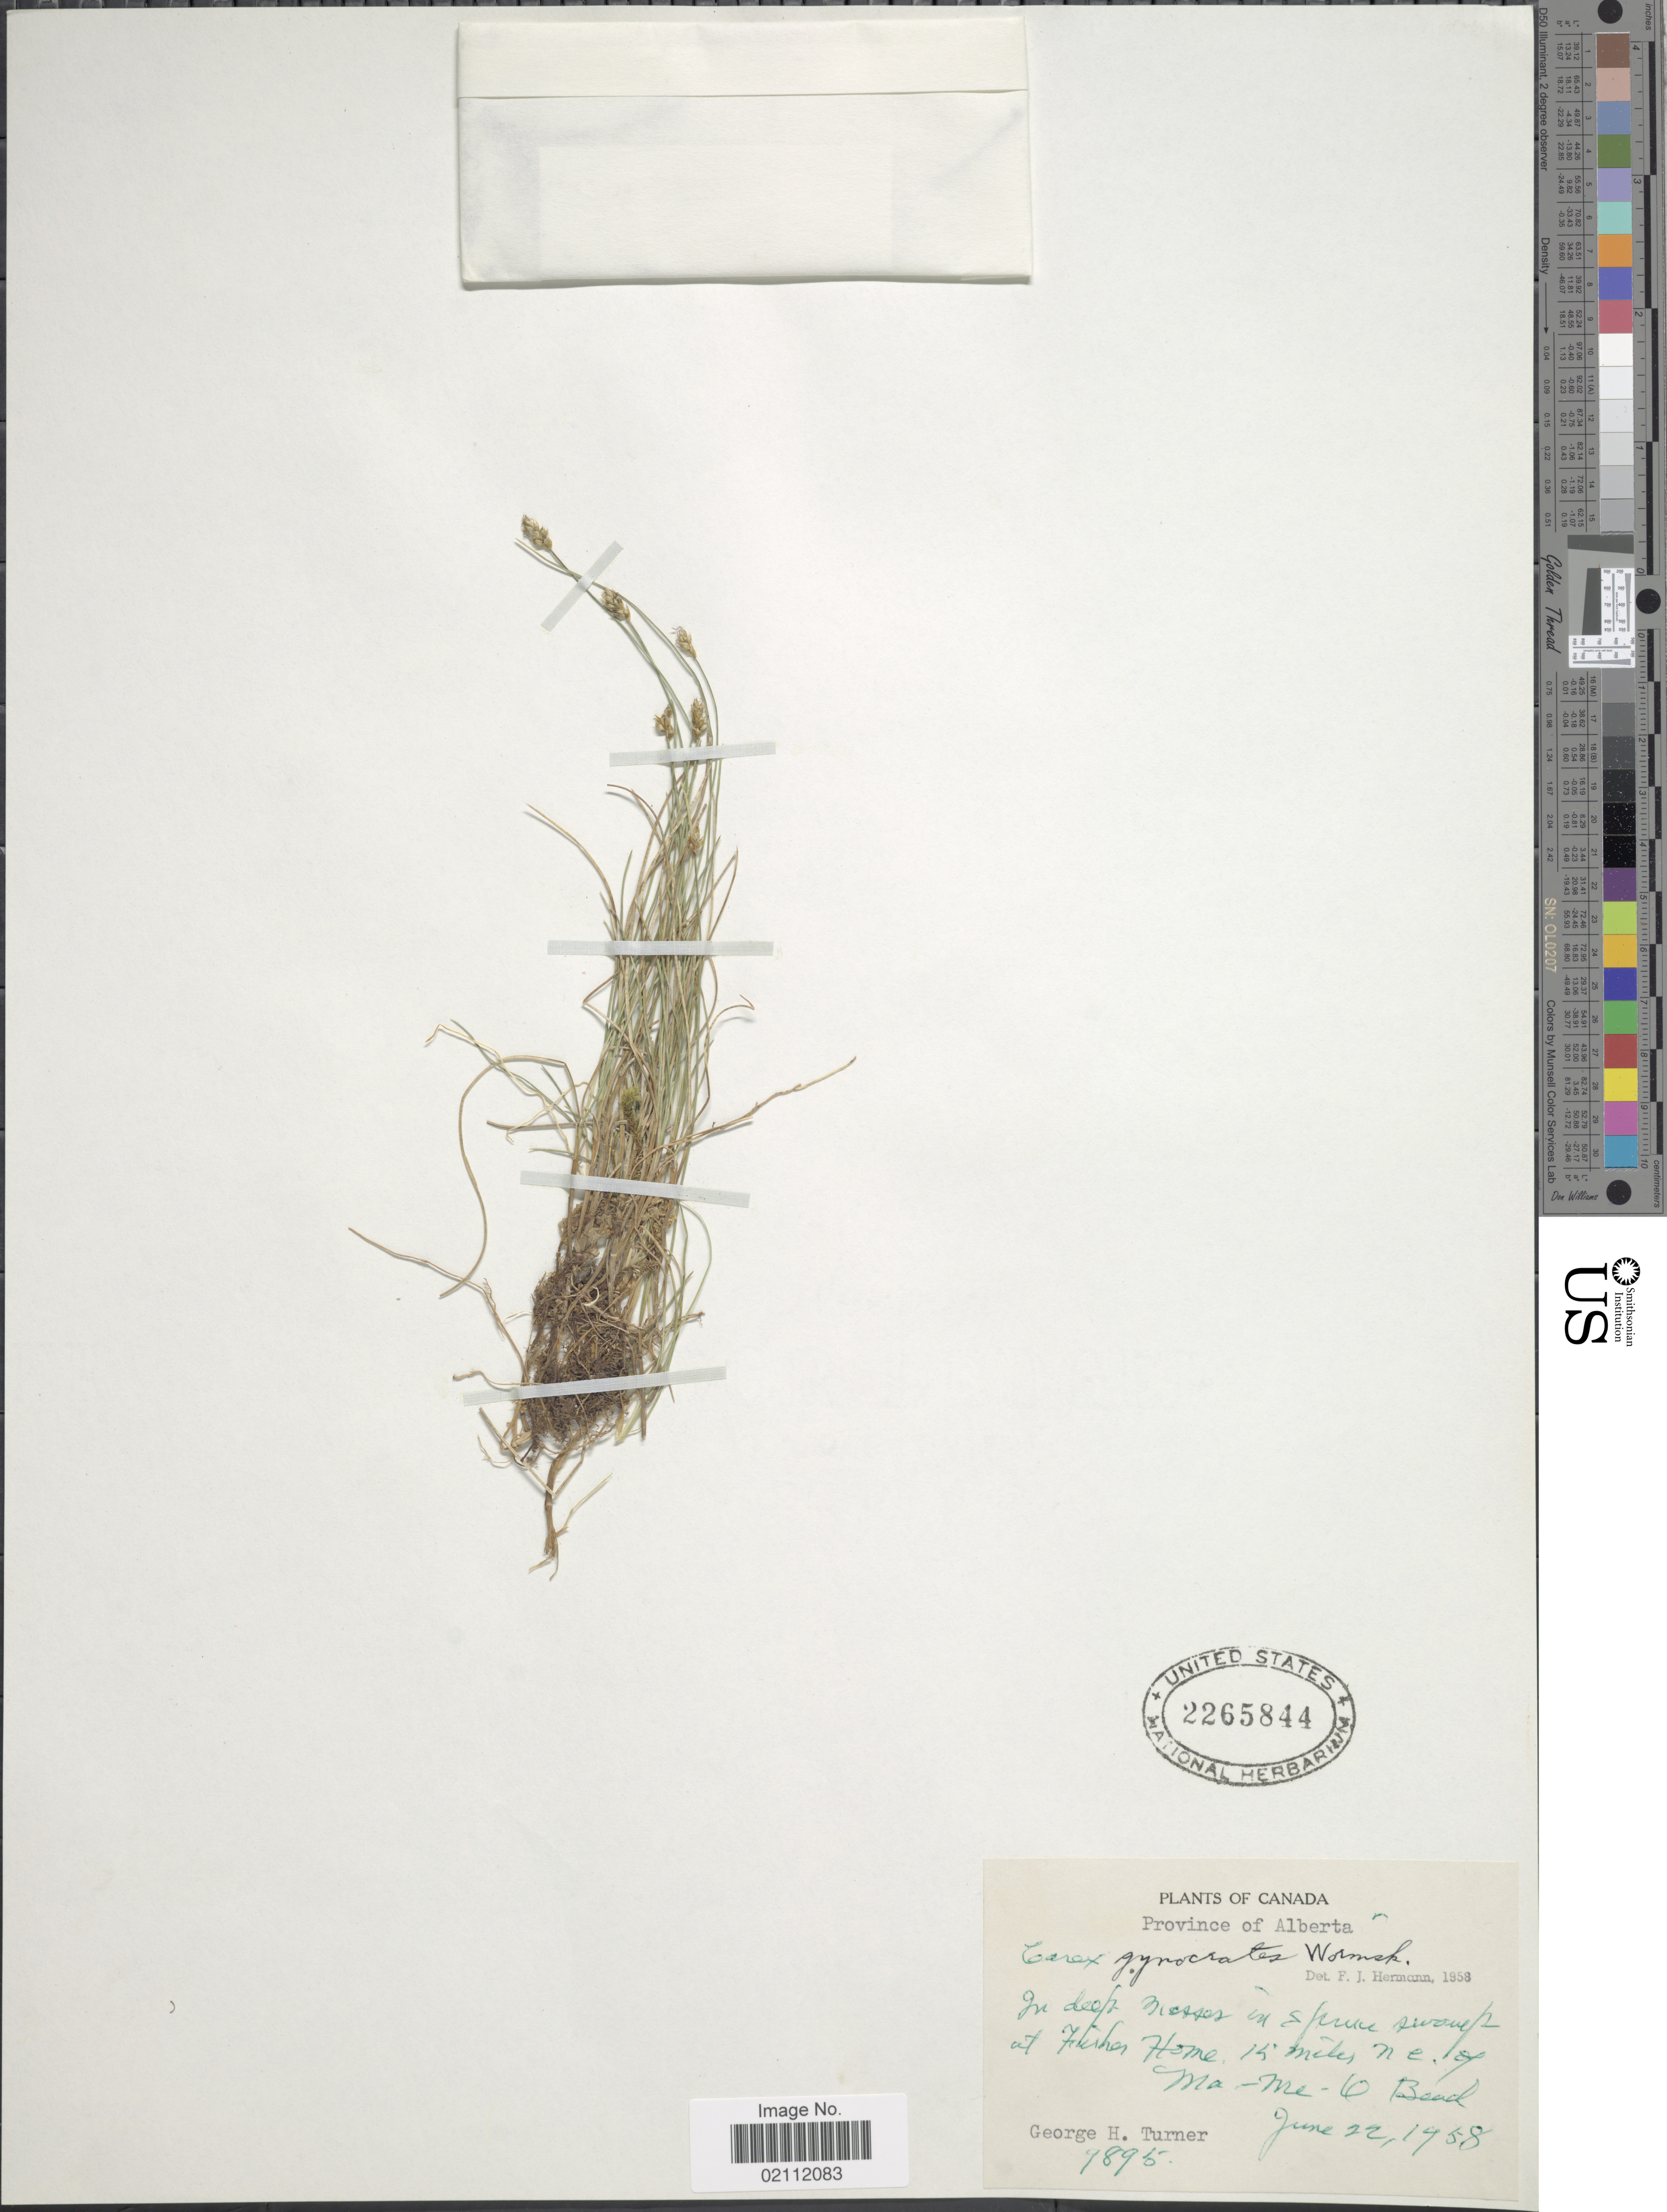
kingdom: Plantae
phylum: Tracheophyta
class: Liliopsida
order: Poales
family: Cyperaceae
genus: Carex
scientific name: Carex nardina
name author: (Hornem.) Fr.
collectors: G. H. Turner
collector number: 9895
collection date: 1958-06-22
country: Canada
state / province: Alberta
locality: At Fisher Home, 15 miles ne of Ma-Me-O Beach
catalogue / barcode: US 2265844